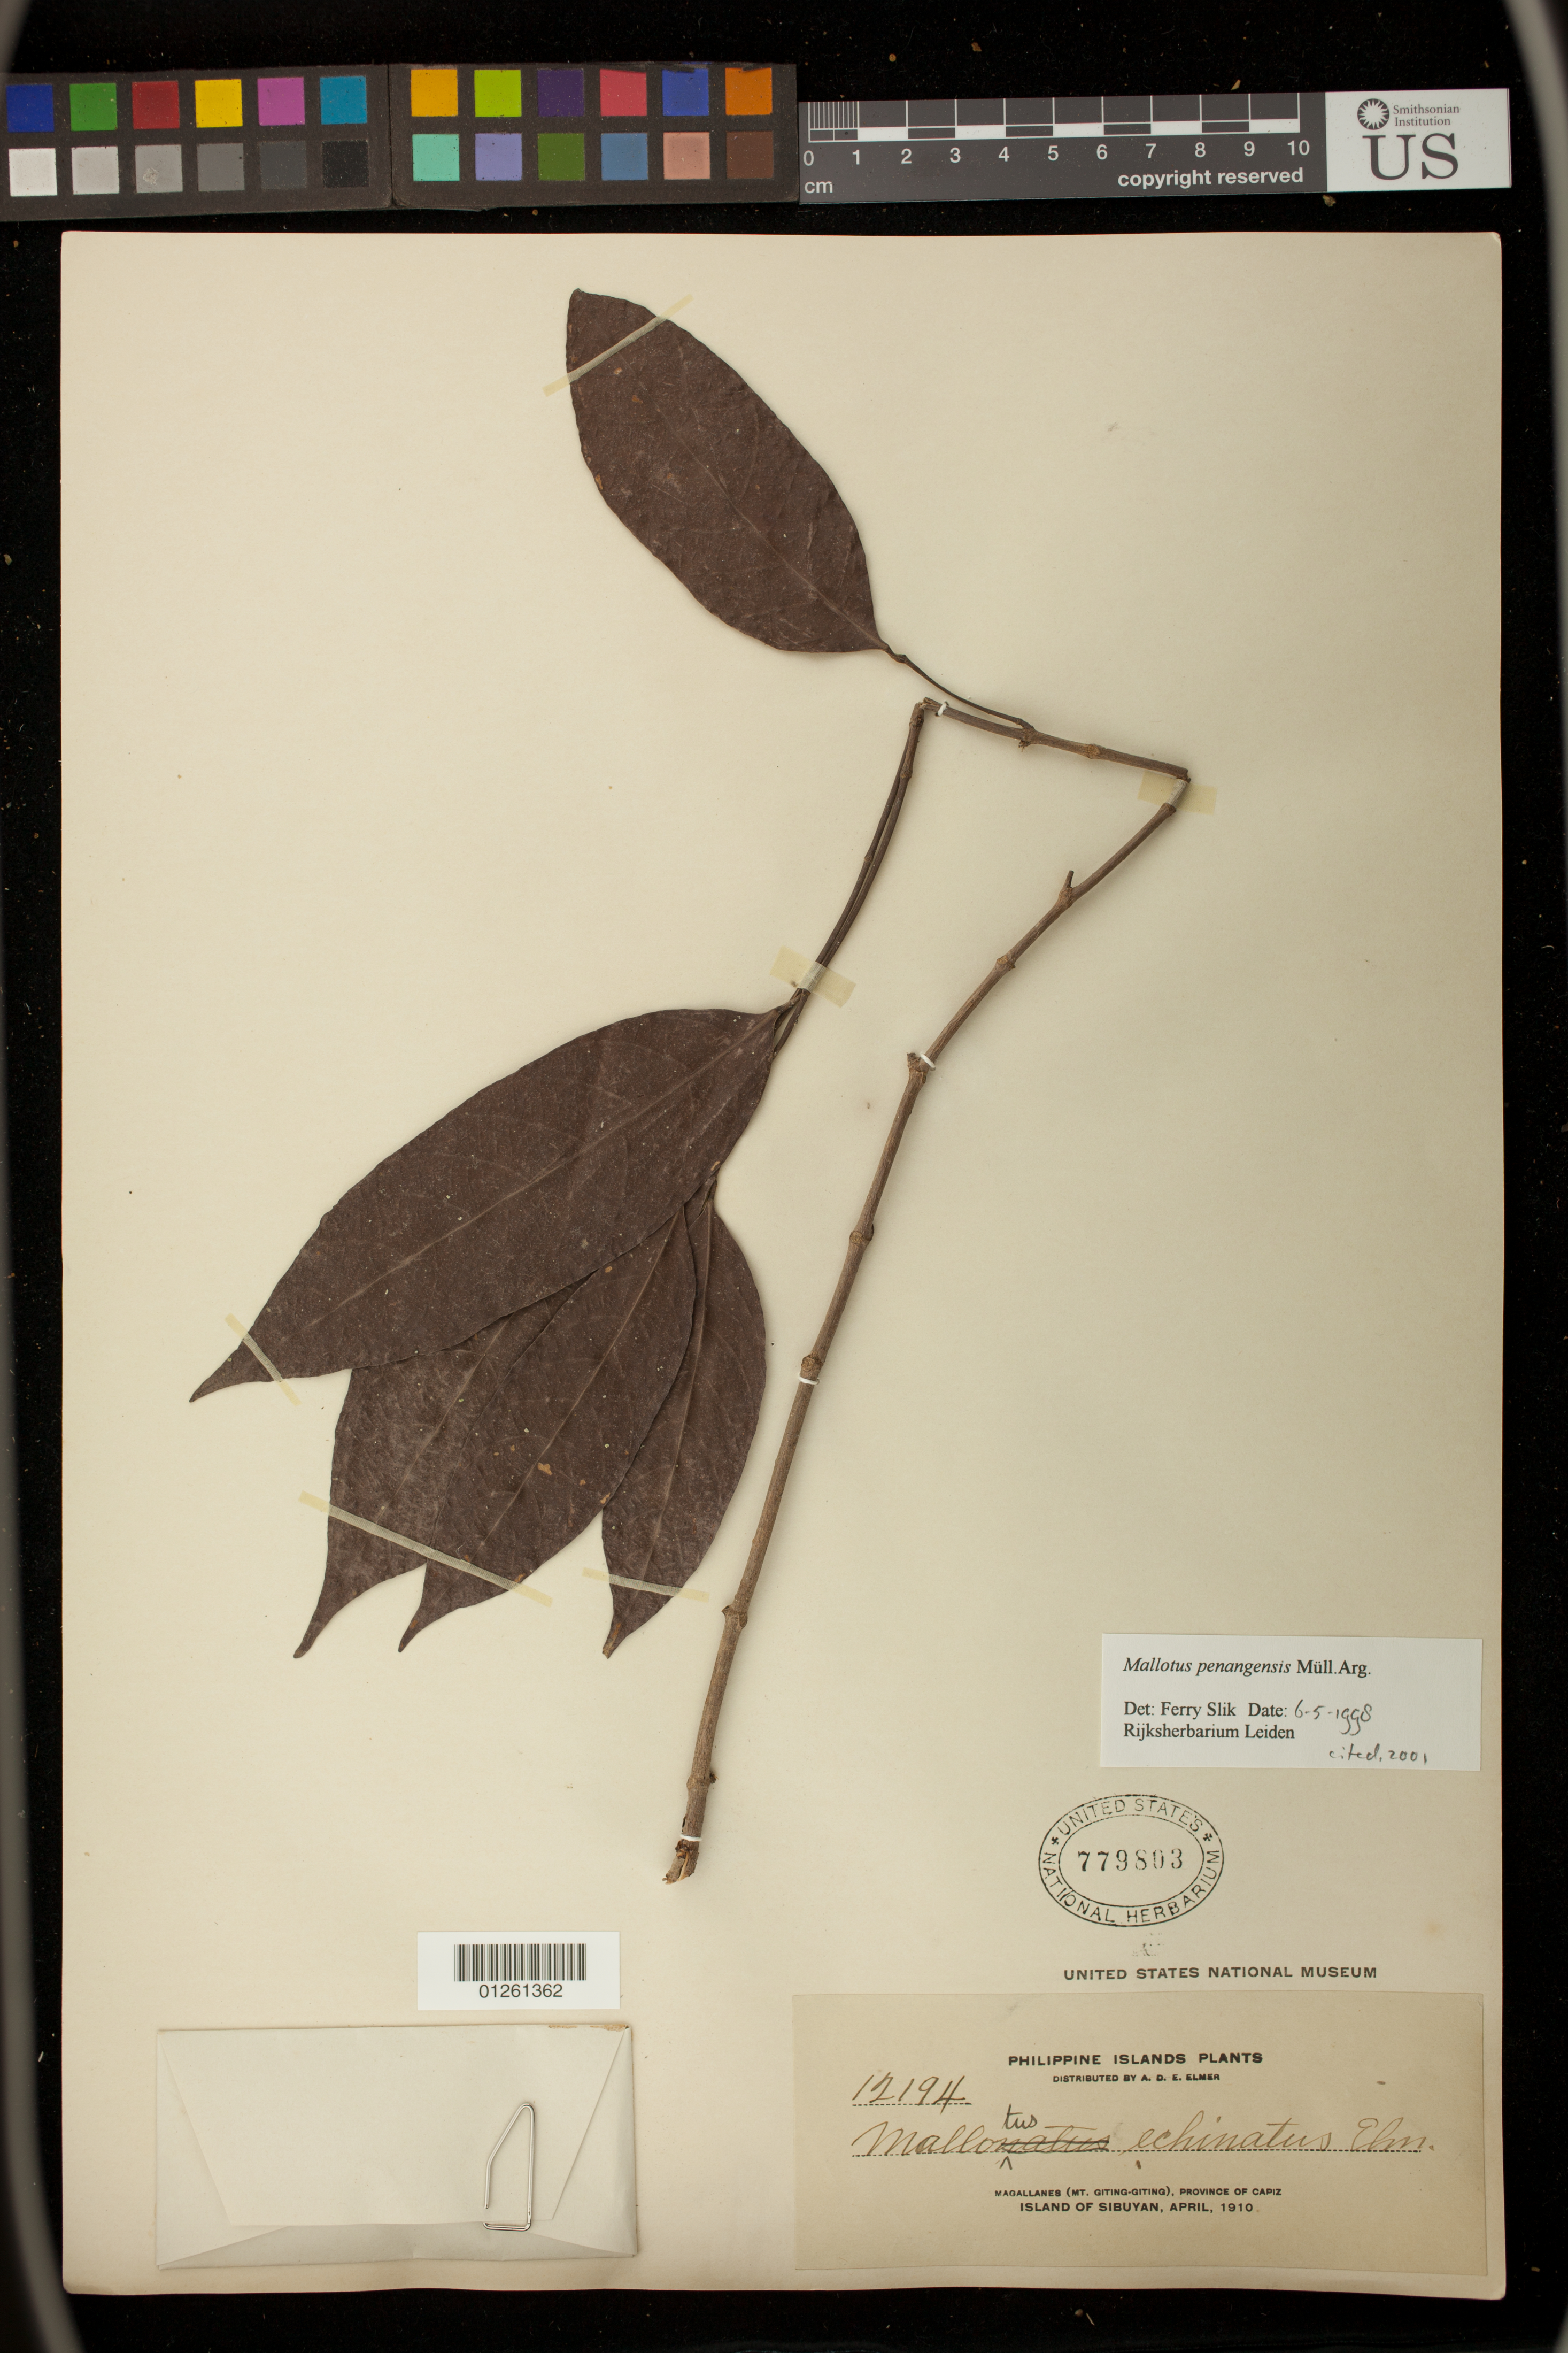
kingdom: Plantae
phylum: Tracheophyta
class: Magnoliopsida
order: Malpighiales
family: Euphorbiaceae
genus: Hancea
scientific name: Hancea penangensis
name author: (Müll. Arg.) S.E.C. Sierra et al.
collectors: A. D. E. Elmer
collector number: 12194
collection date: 1910-04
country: Philippines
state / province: Mimaropa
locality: Magallanes (Mt. Giting-Giting), Province of Capiz, island of Sibuyan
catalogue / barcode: US 779803